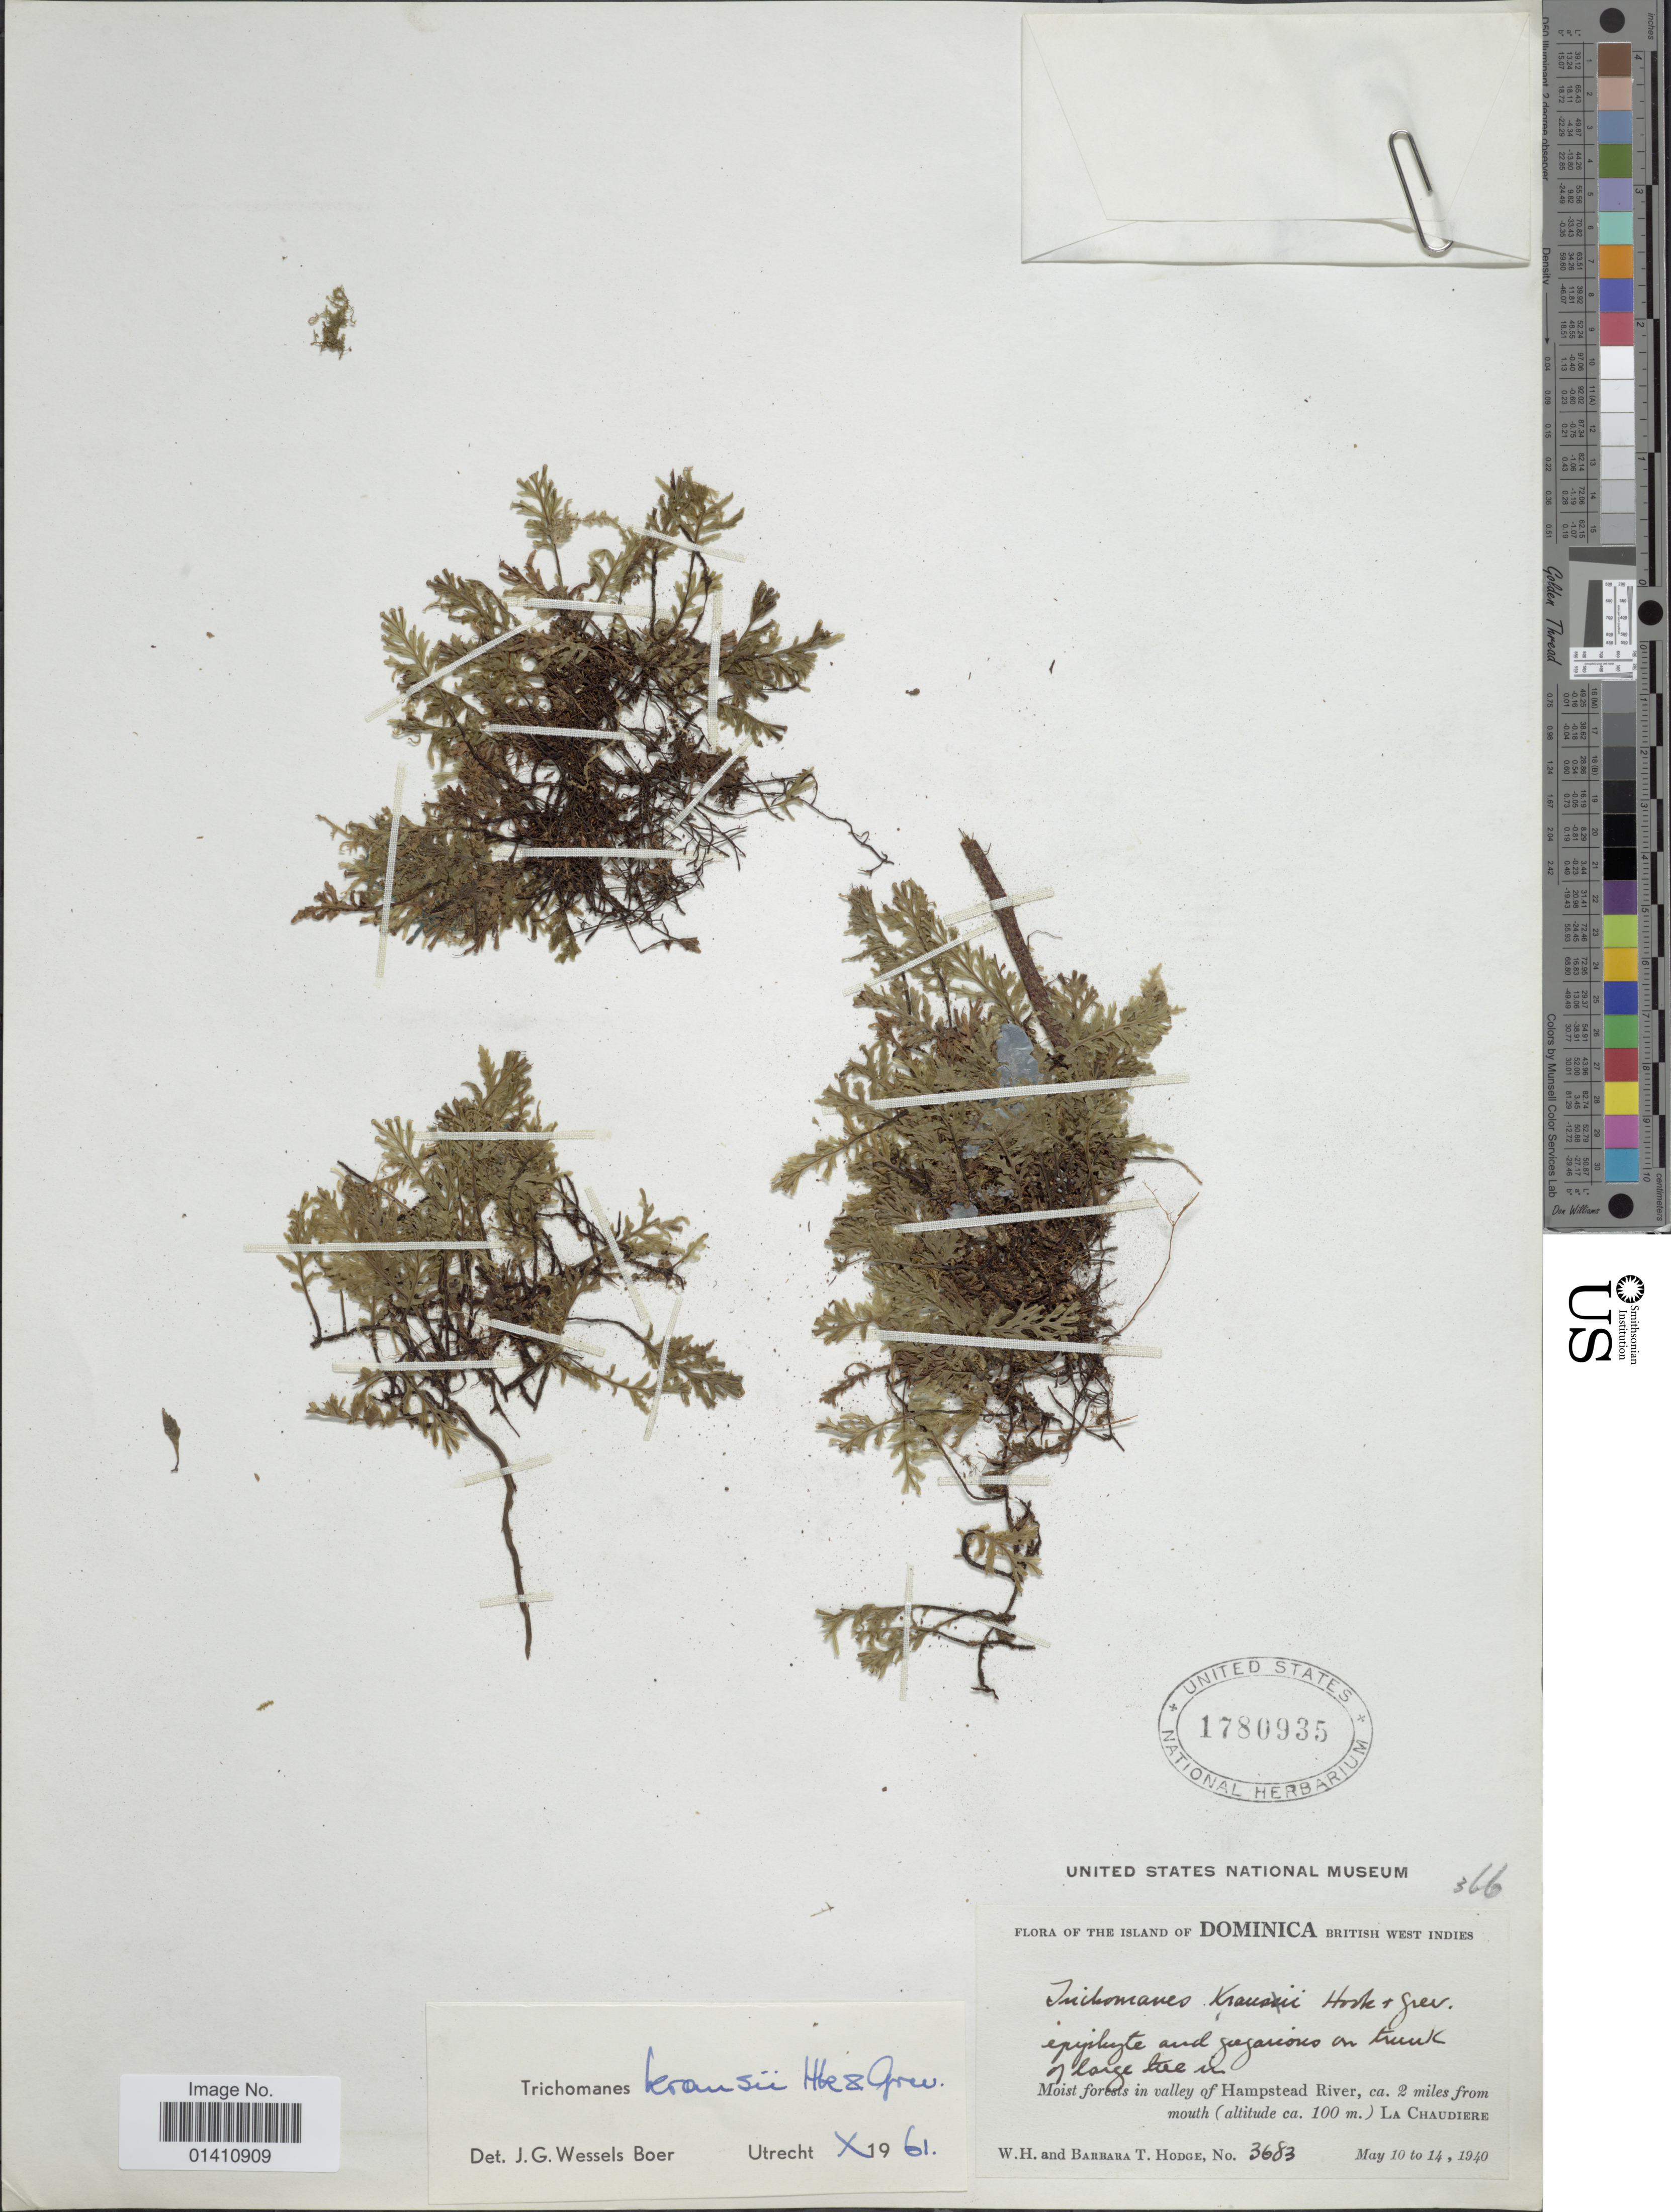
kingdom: Plantae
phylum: Tracheophyta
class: Polypodiopsida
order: Hymenophyllales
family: Hymenophyllaceae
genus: Didymoglossum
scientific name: Didymoglossum kraussii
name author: (Hook. & Grev.) C. Presl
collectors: W. Hodge & B. Hodge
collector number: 3683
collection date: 1940-05-10/1940-05-14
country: Dominica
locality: The Island of Dominica British West Indies, Moist forests in valley of Hampstead River, 2 miles from mouth La Chaudiere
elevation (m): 100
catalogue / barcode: US 1780935